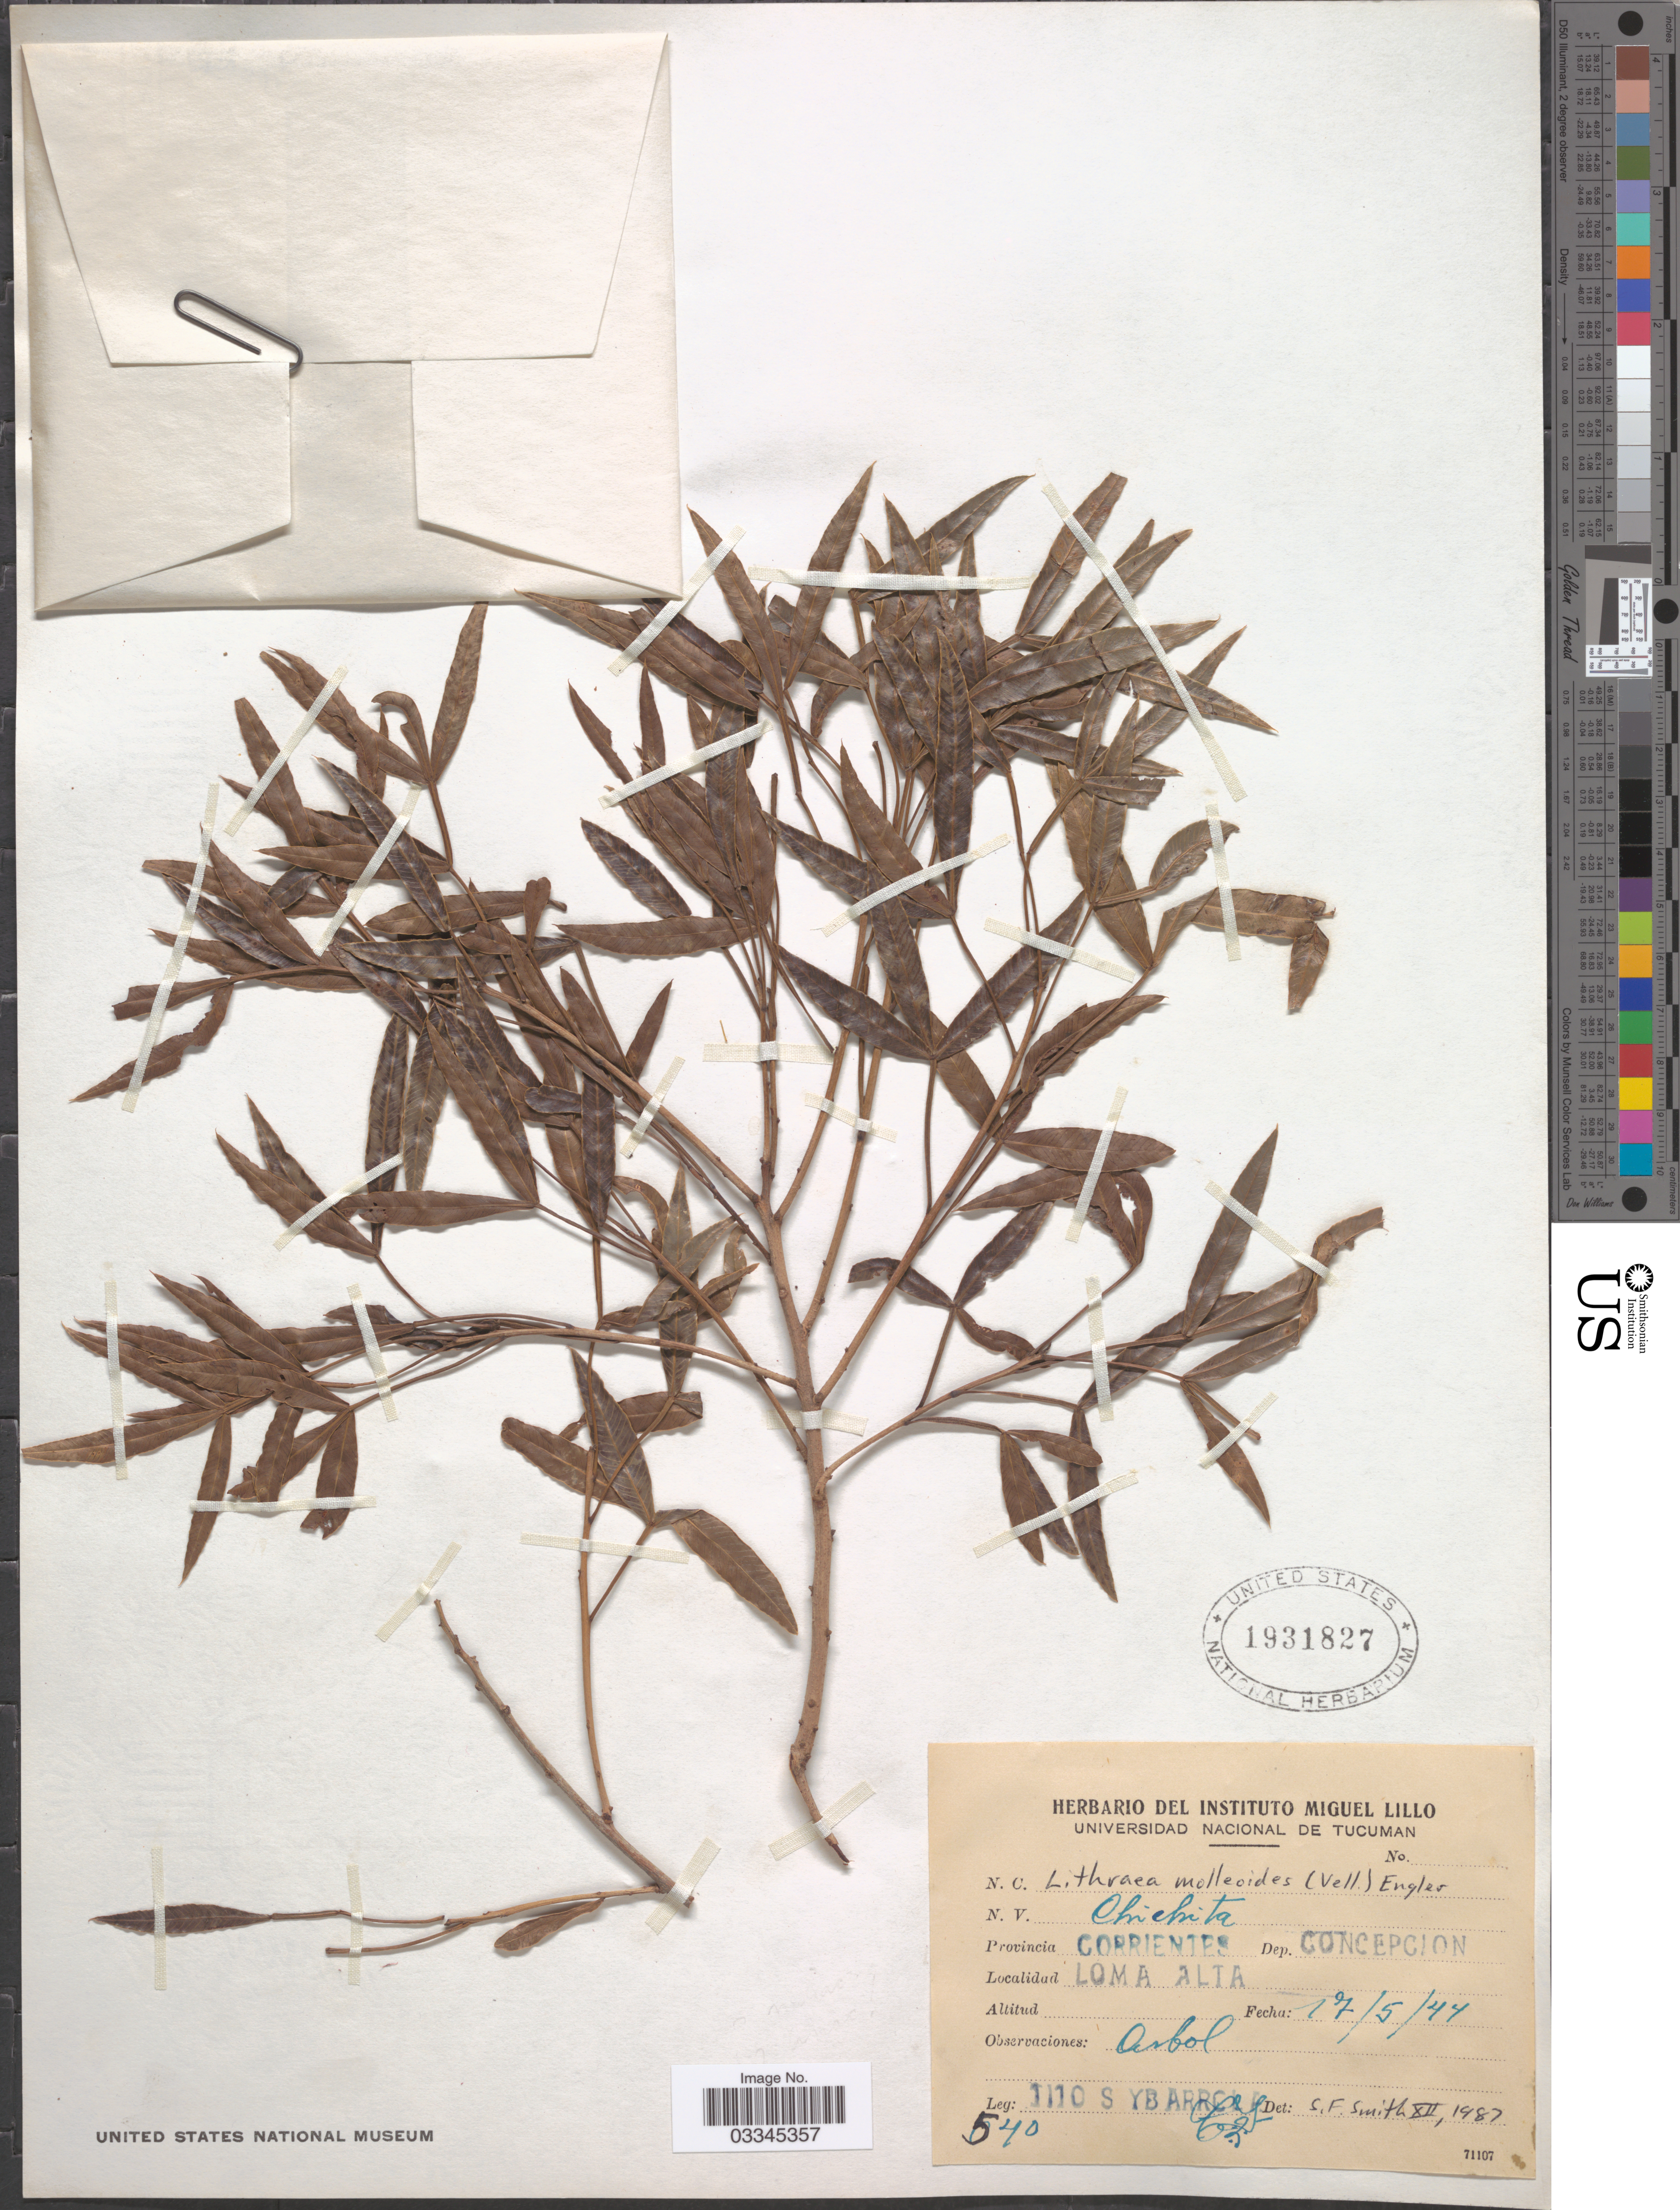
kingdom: Plantae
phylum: Tracheophyta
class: Magnoliopsida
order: Sapindales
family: Anacardiaceae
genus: Lithraea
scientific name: Lithraea molleoides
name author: (Vell.) Engl.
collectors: T. Ybarrcia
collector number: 540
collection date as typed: Transcribed d/m/y: 17/5/44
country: Argentina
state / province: Corrientes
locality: Dep. Concepcion, Loma Alta.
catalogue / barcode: US 1931827